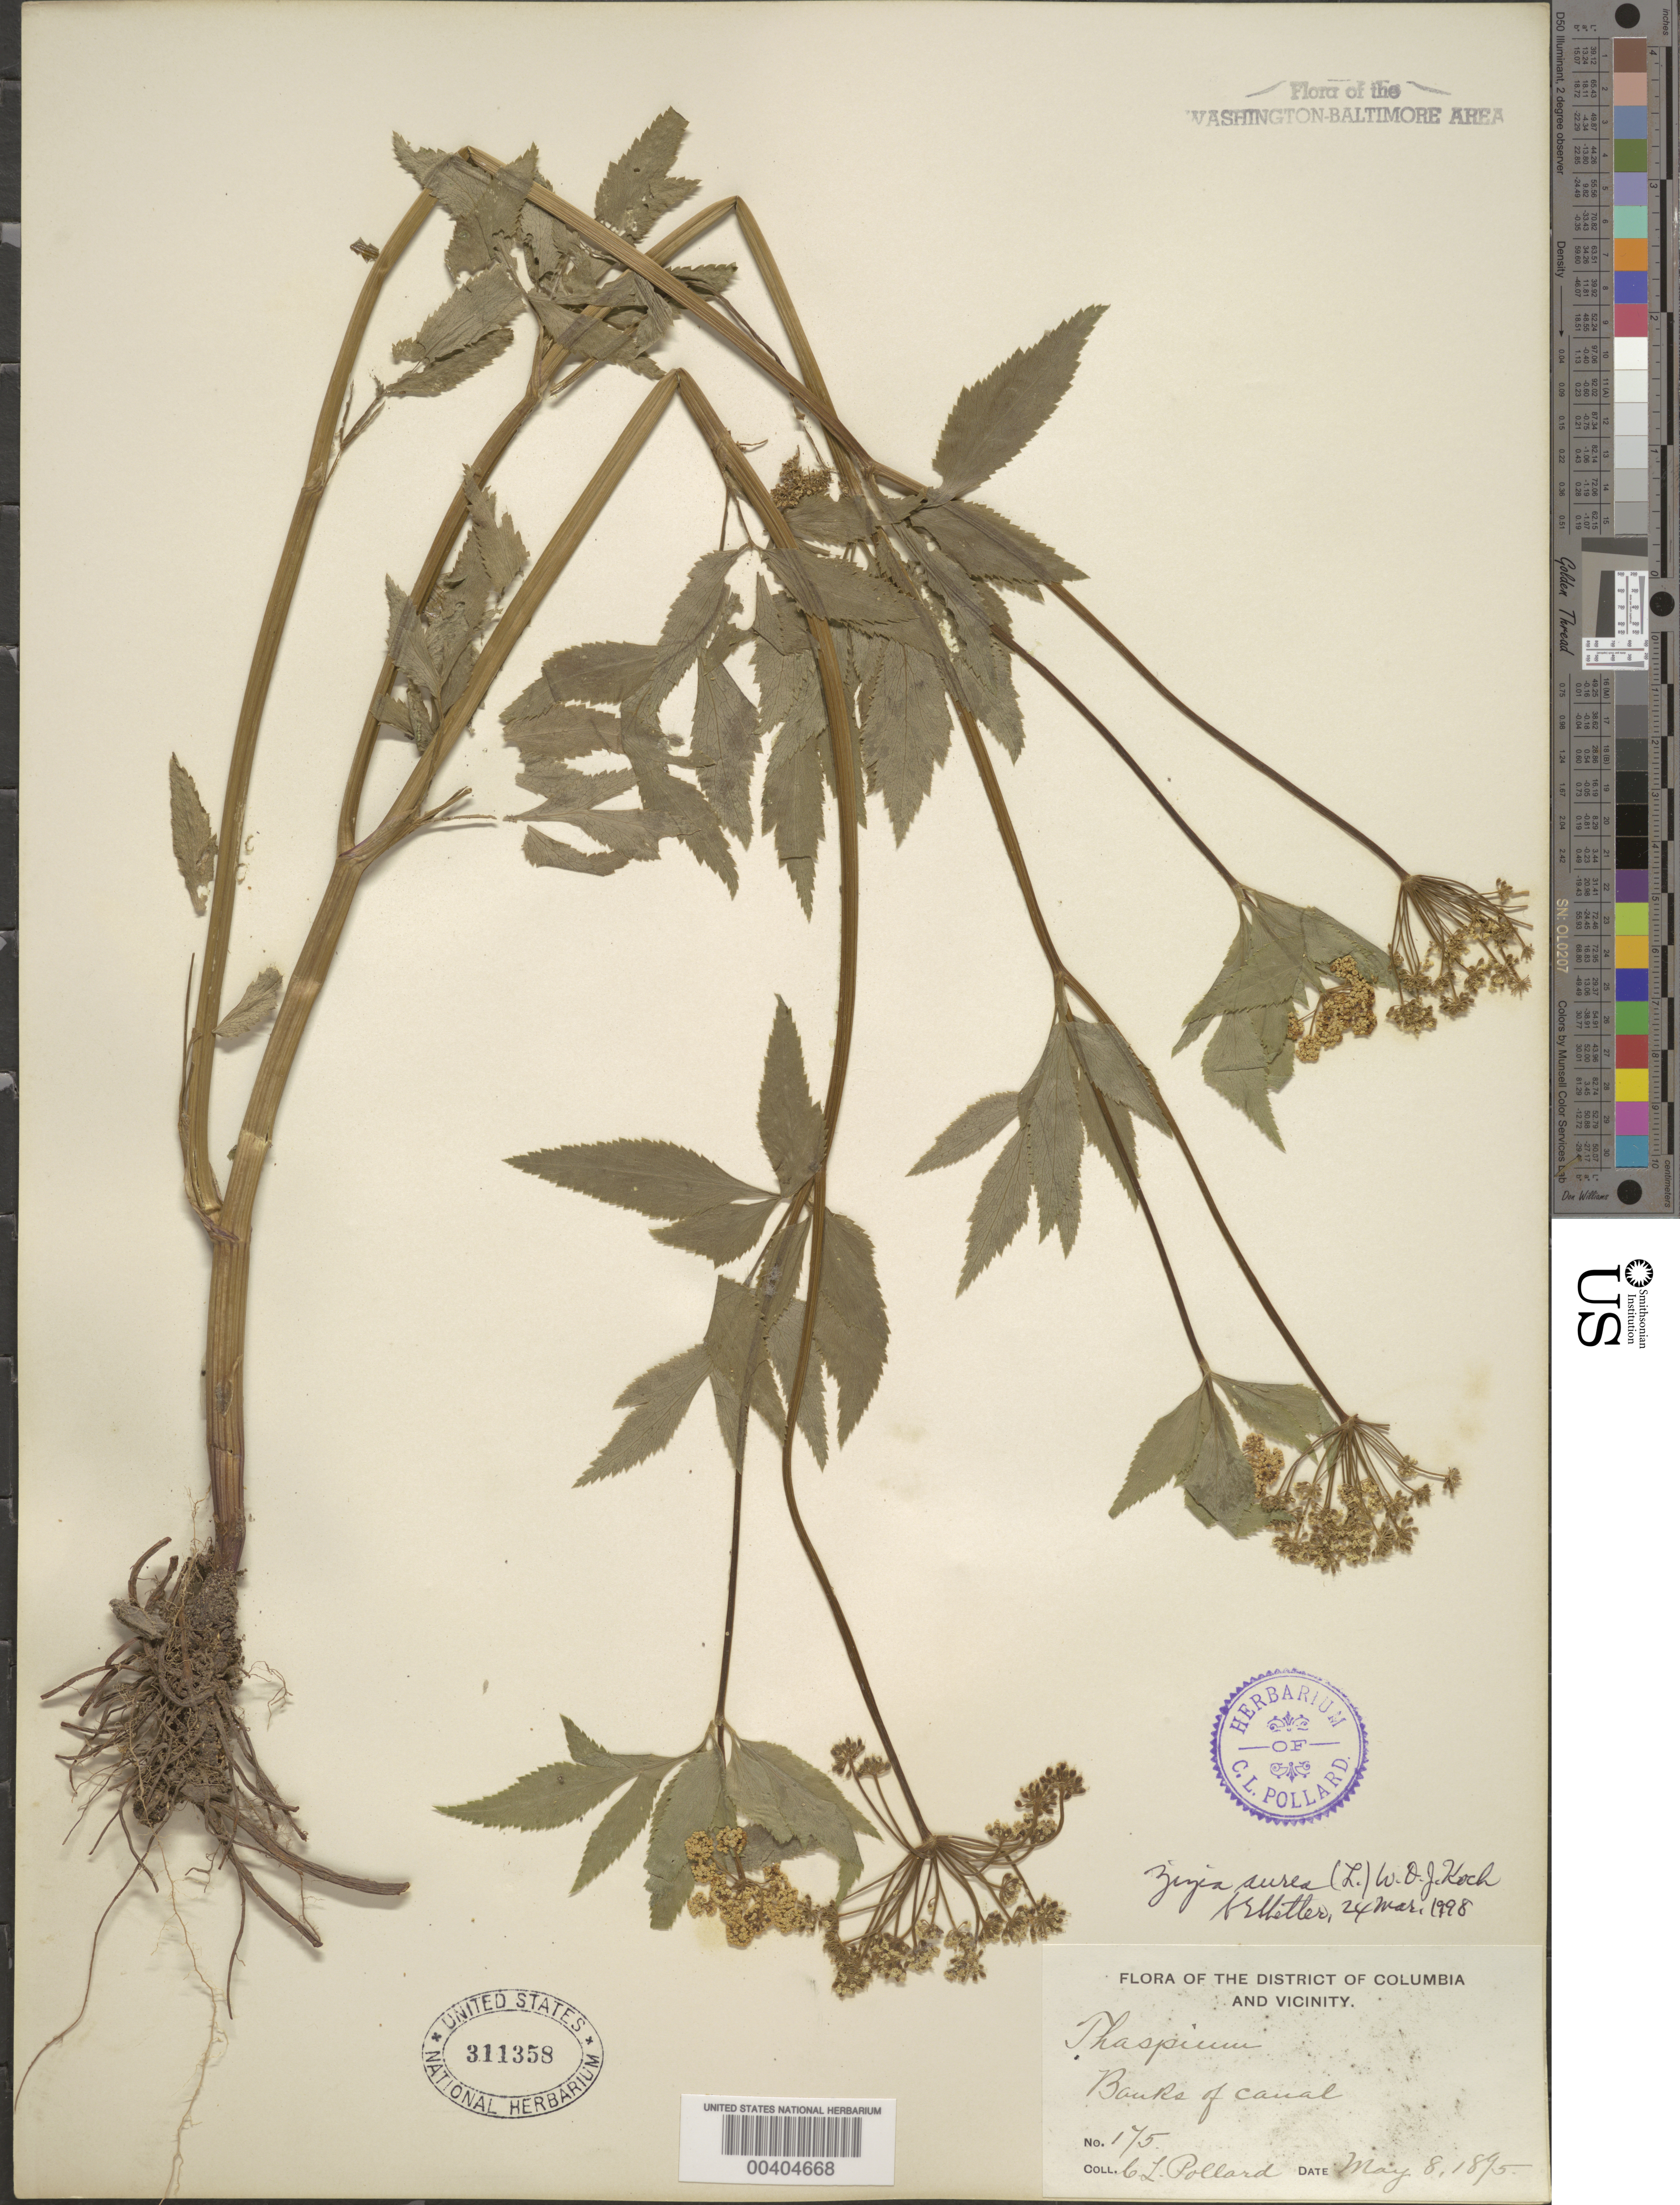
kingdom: Plantae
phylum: Tracheophyta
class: Magnoliopsida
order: Apiales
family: Apiaceae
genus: Zizia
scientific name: Zizia aurea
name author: (L.) Koch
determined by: Shetler, Stanwyn G., (US), NMNH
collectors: C. L. Pollard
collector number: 175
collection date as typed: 08 May 1895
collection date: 1895-05-08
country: United States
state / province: District of Columbia / Maryland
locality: Banks of Canal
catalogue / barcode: US 311358